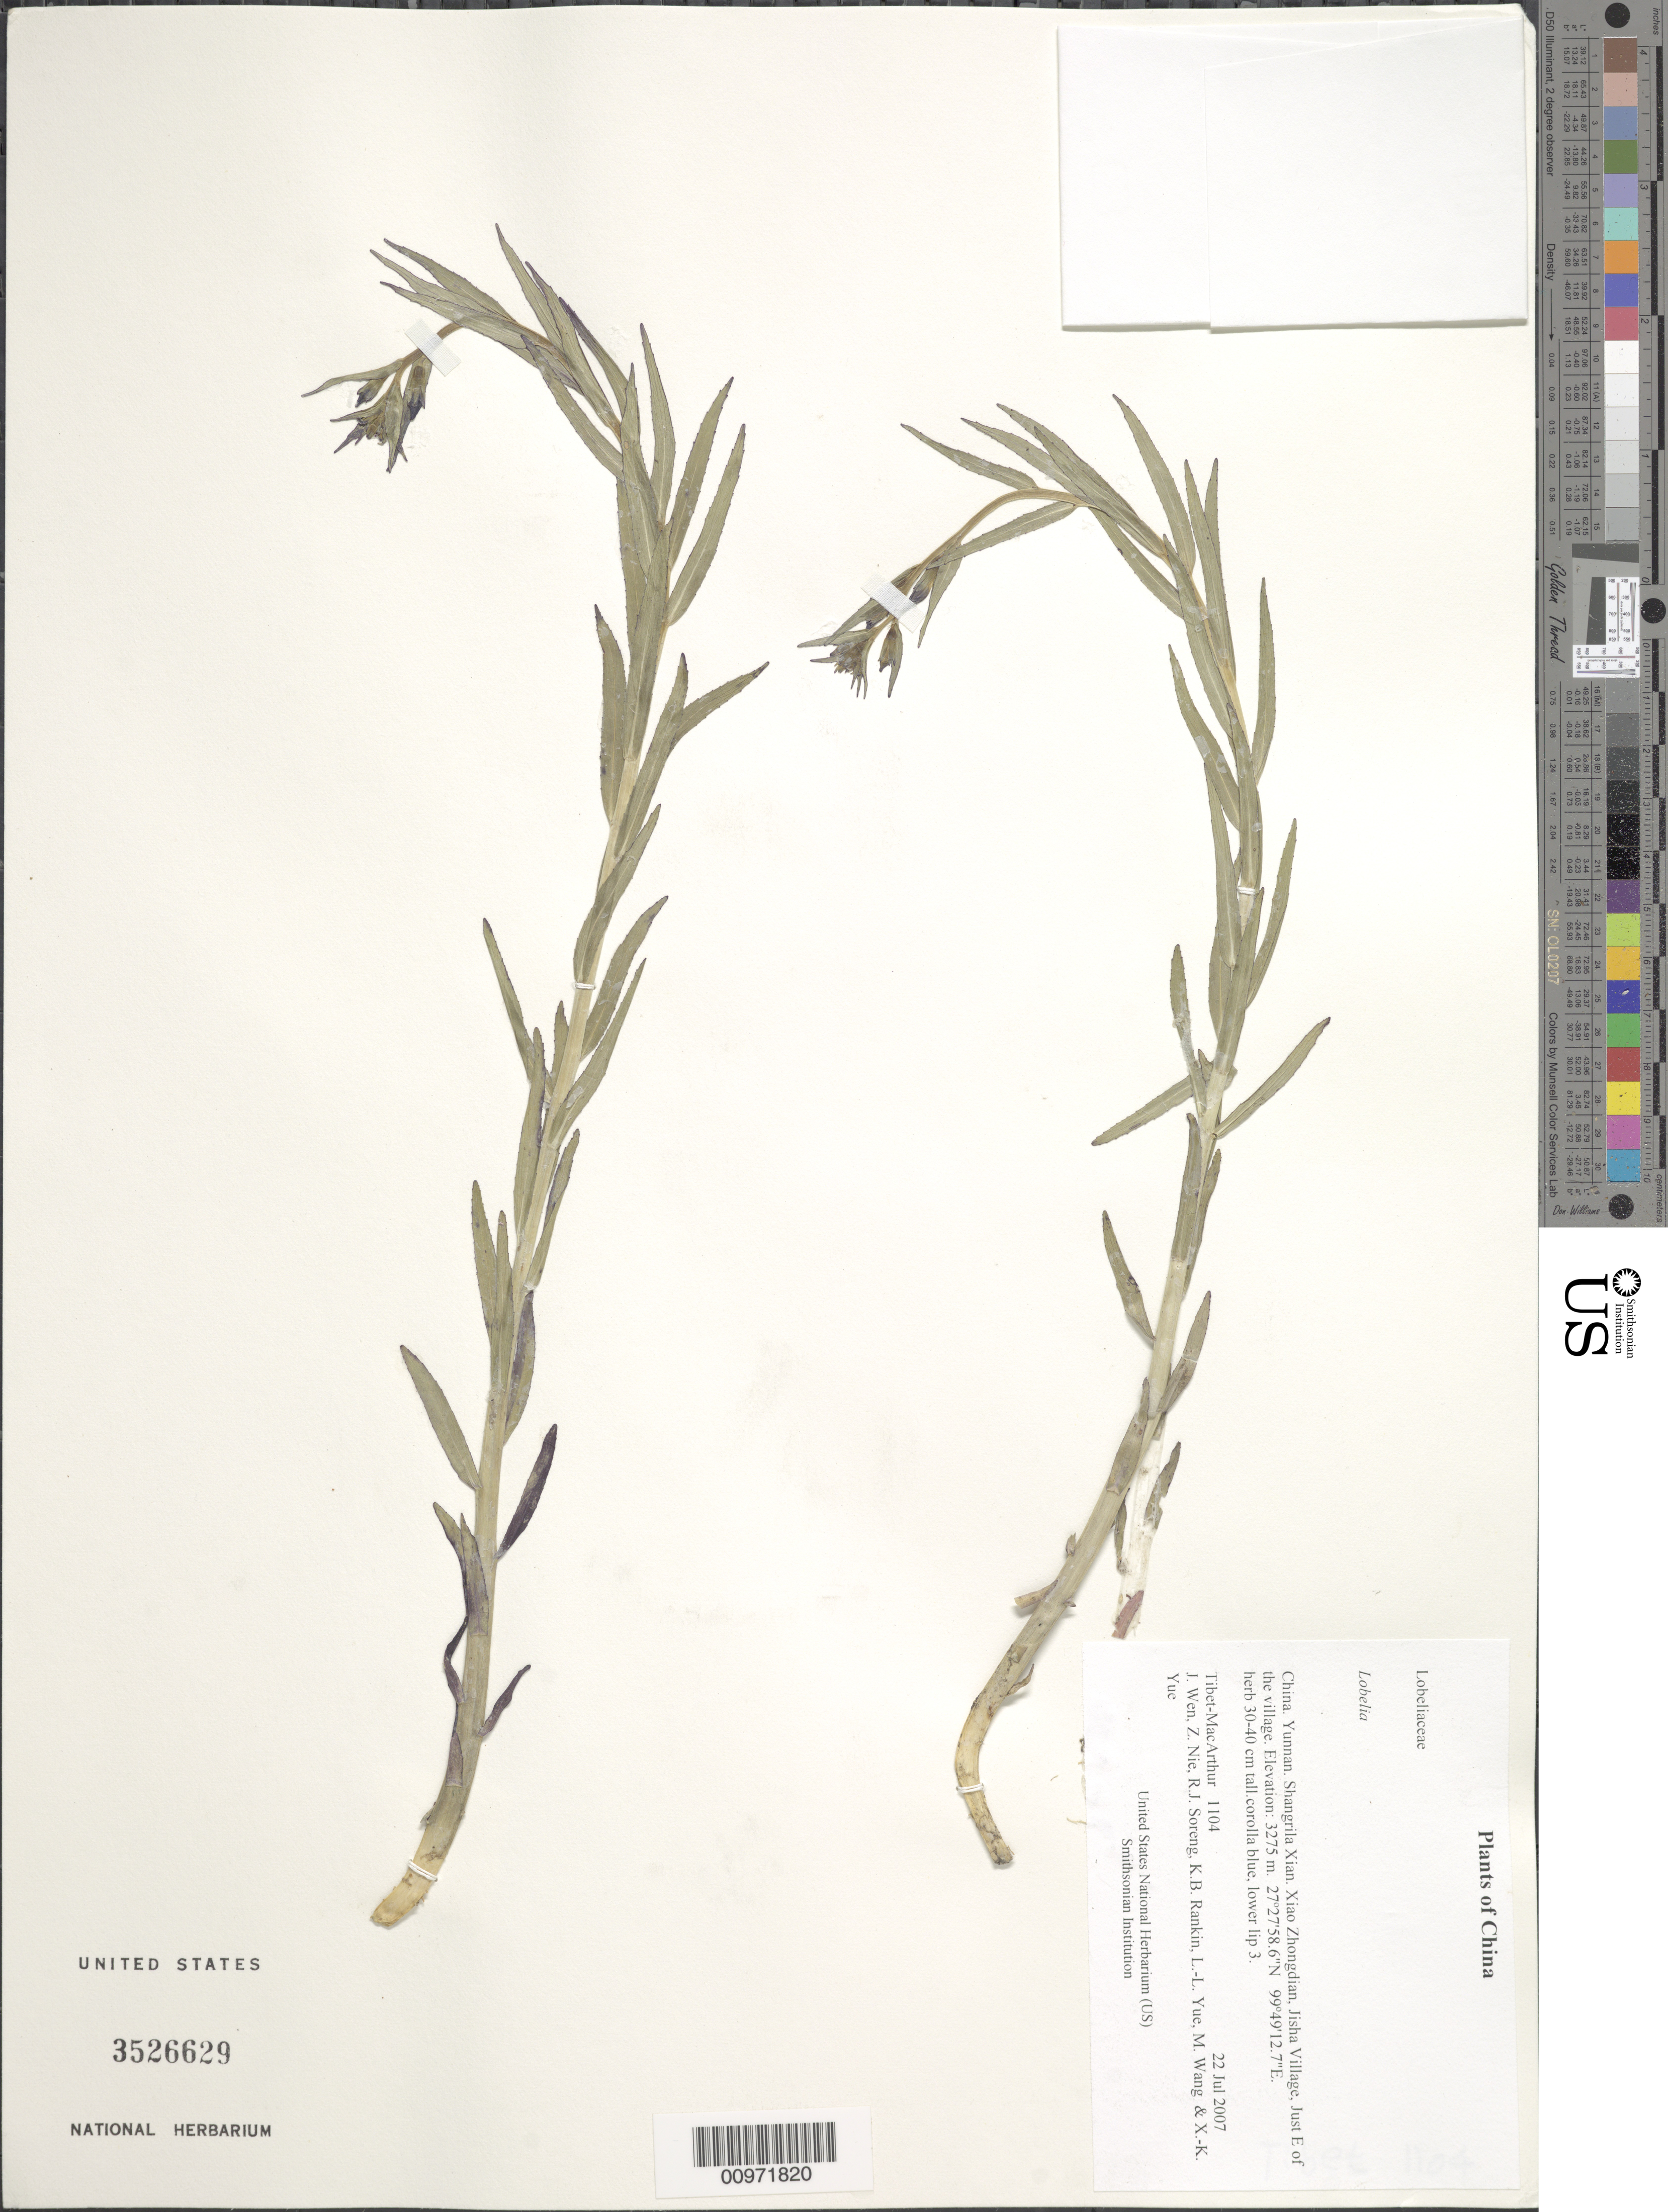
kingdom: Plantae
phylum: Tracheophyta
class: Magnoliopsida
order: Asterales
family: Campanulaceae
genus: Lobelia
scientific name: Lobelia sp.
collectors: Tibet-MacArthur, J. Wen, Z. Nie, R. J. Soreng, K. Rankin, L. Yue, M. Wang & X. Yue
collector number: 1104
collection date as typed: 22 Jul 2007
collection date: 2007-07-22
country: China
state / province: Yunnan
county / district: Shangrila Xian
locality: Xiao Zhongdian, Jisha Village, Just E of the village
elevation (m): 3275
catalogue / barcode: US 3526629